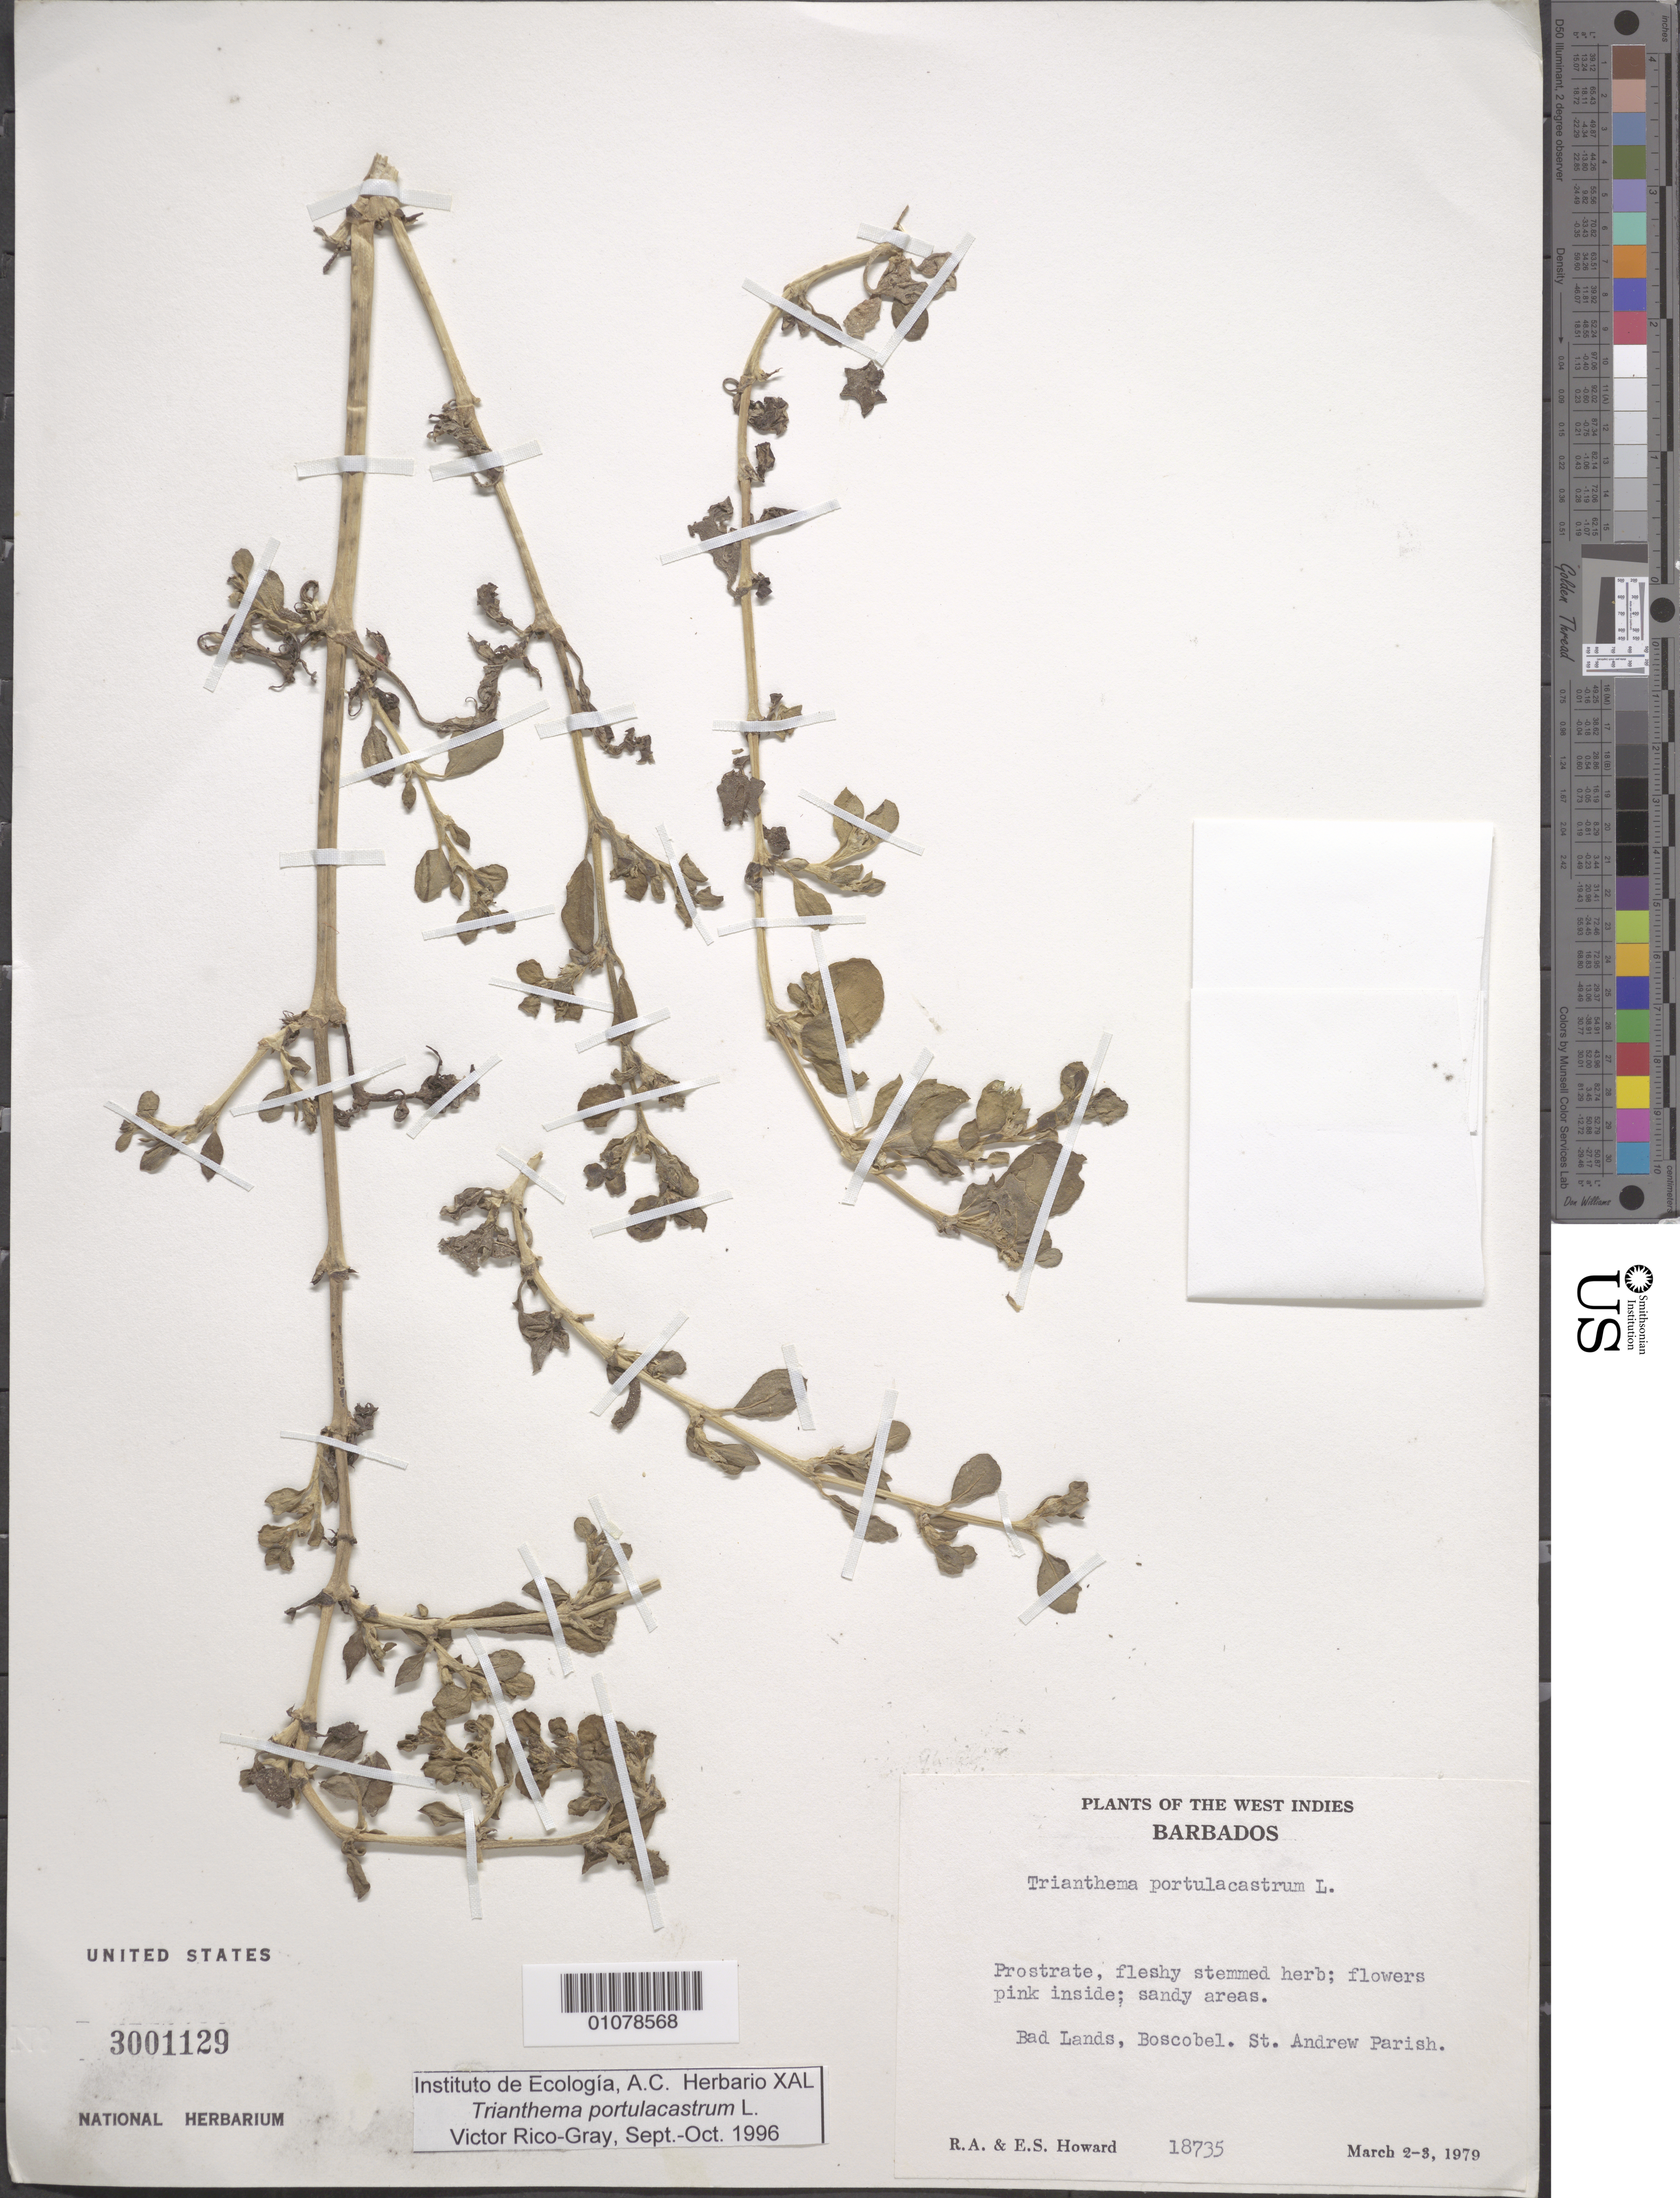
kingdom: Plantae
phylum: Tracheophyta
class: Magnoliopsida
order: Caryophyllales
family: Aizoaceae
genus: Trianthema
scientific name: Trianthema portulacastrum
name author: L.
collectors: E. S. Howard & R. A. Howard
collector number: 18735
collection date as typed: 02 Mar 1979 to 03 Mar 1979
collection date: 1979-03-02/1979-03-03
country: Barbados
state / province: Saint Andrew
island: Barbados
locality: St. Andrew Parish. Boscobel, Bad Lands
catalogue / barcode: US 3001129